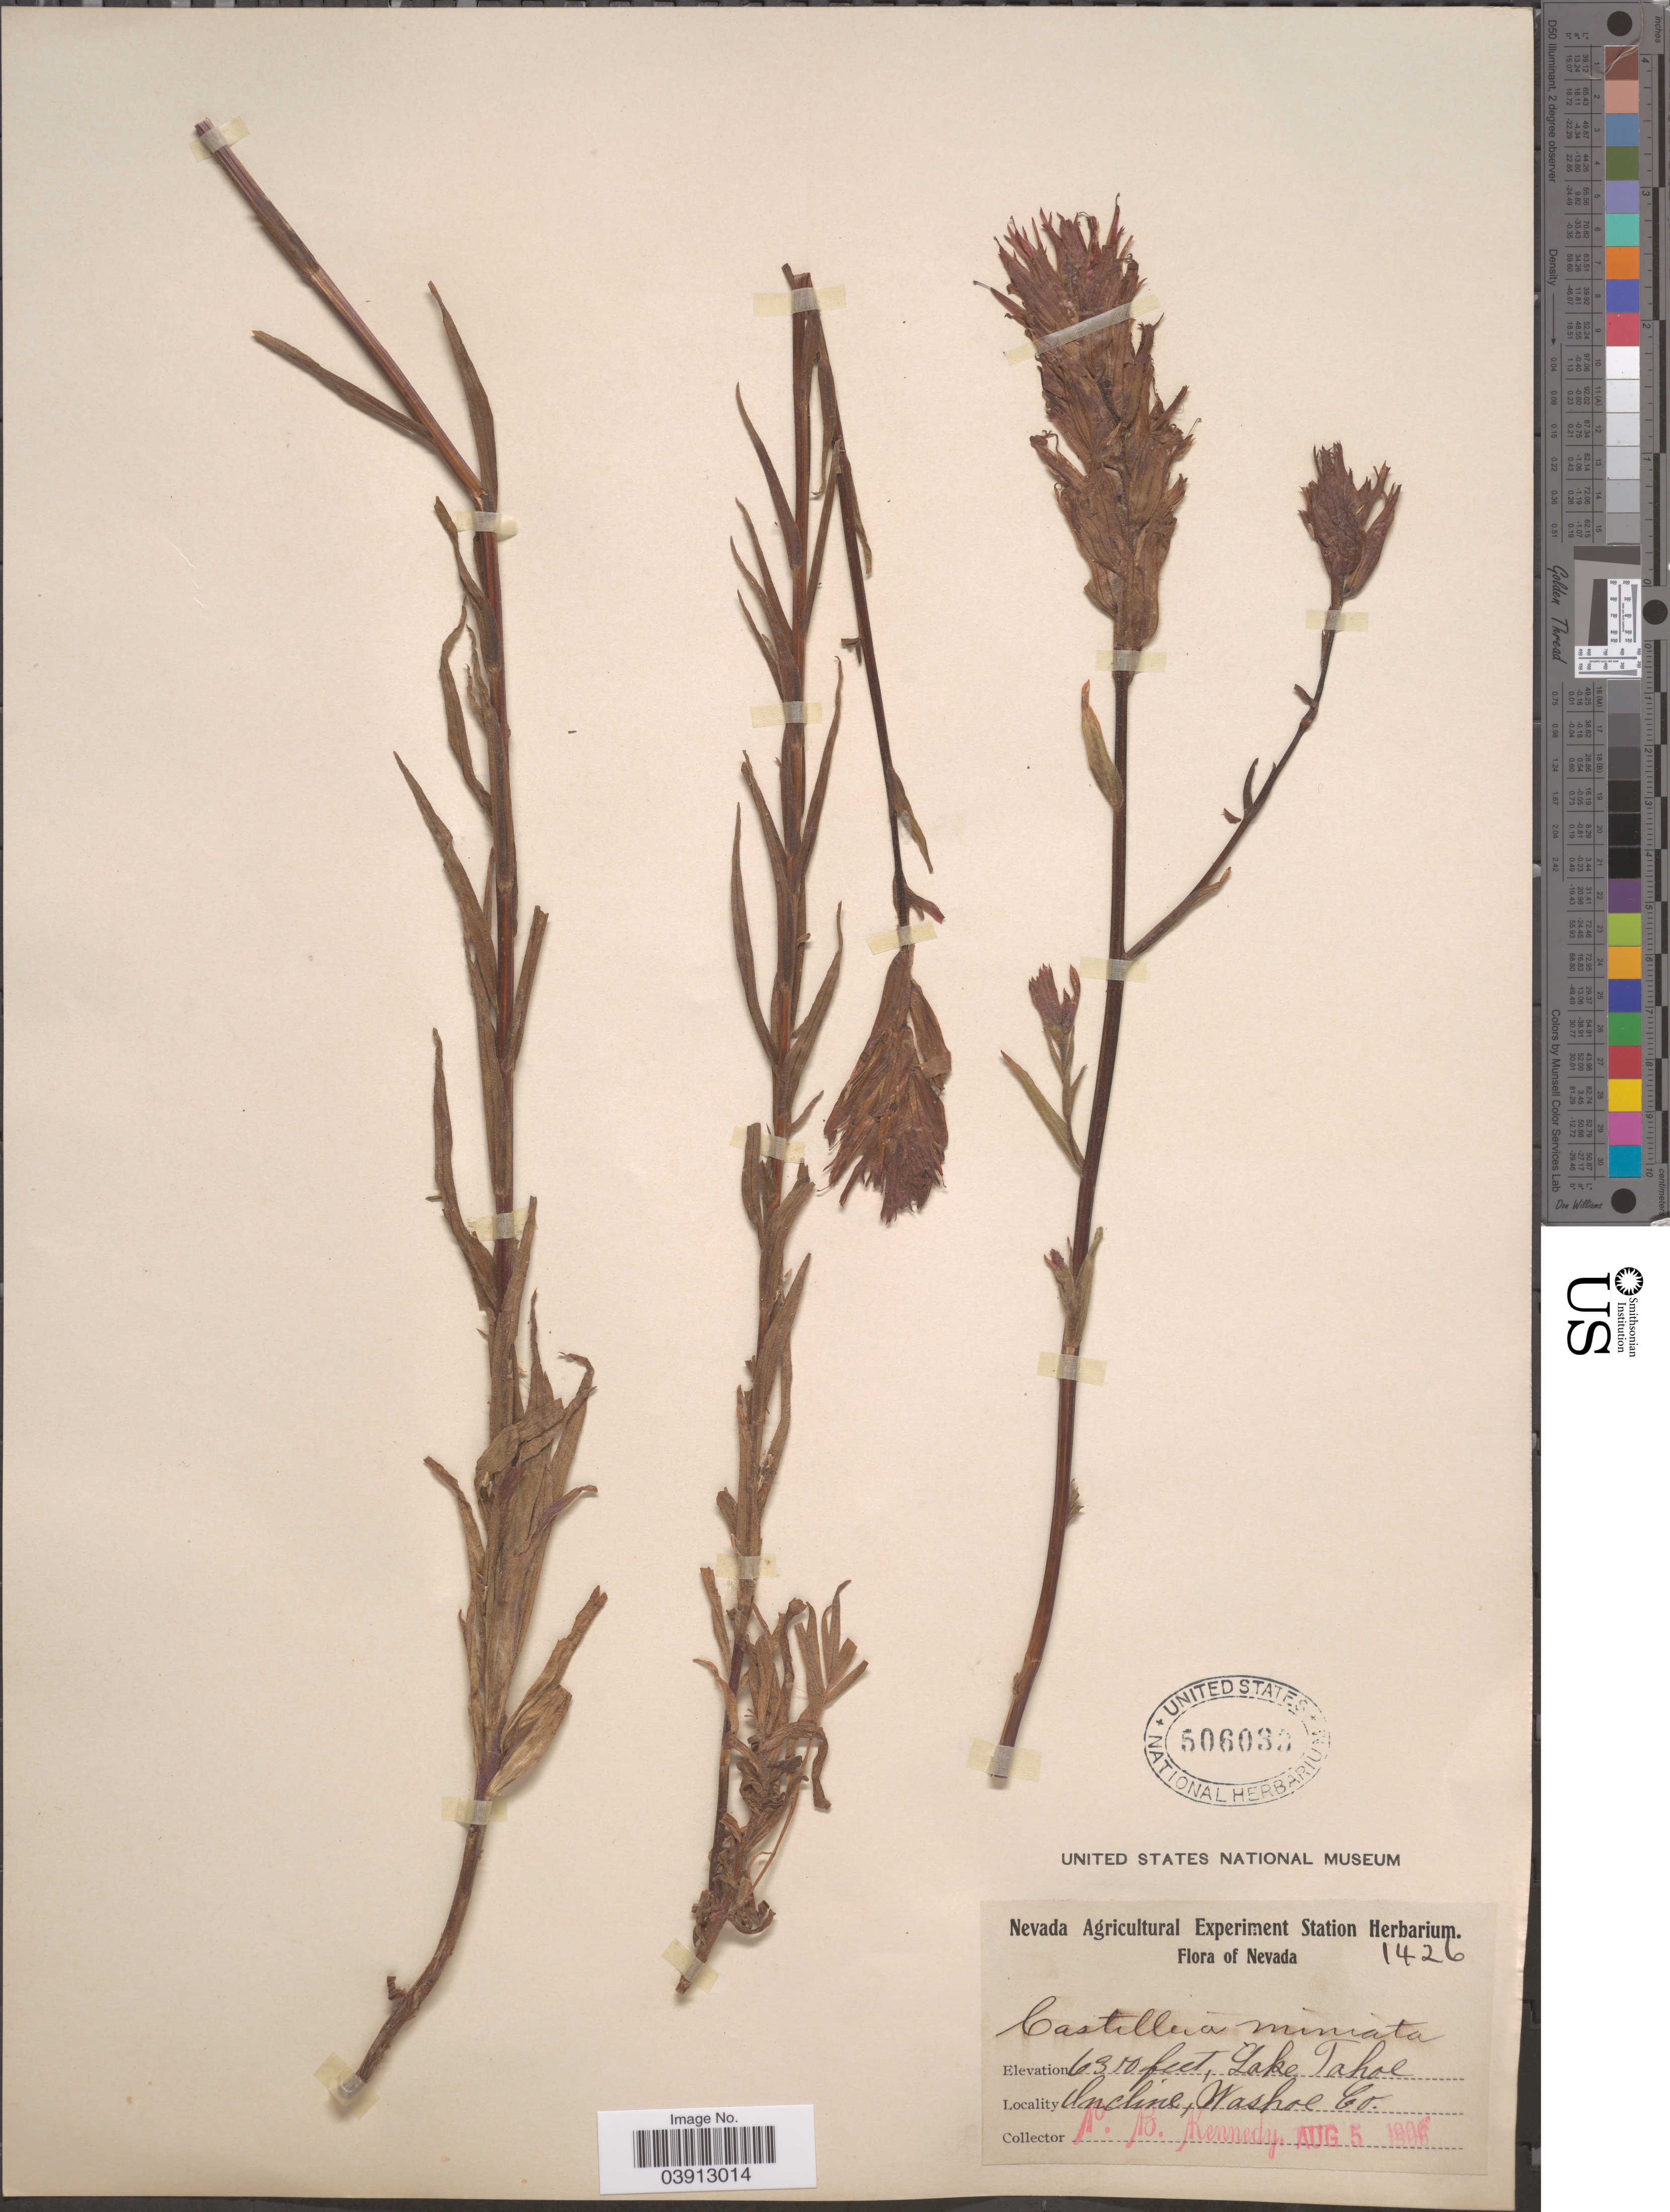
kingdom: Plantae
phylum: Tracheophyta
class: Magnoliopsida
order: Lamiales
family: Orobanchaceae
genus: Castilleja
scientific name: Castilleja miniata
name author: Douglas ex Hook.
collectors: P. B. Kennedy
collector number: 1426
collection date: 1906-08-05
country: United States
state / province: Nevada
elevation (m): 1935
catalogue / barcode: US 506033